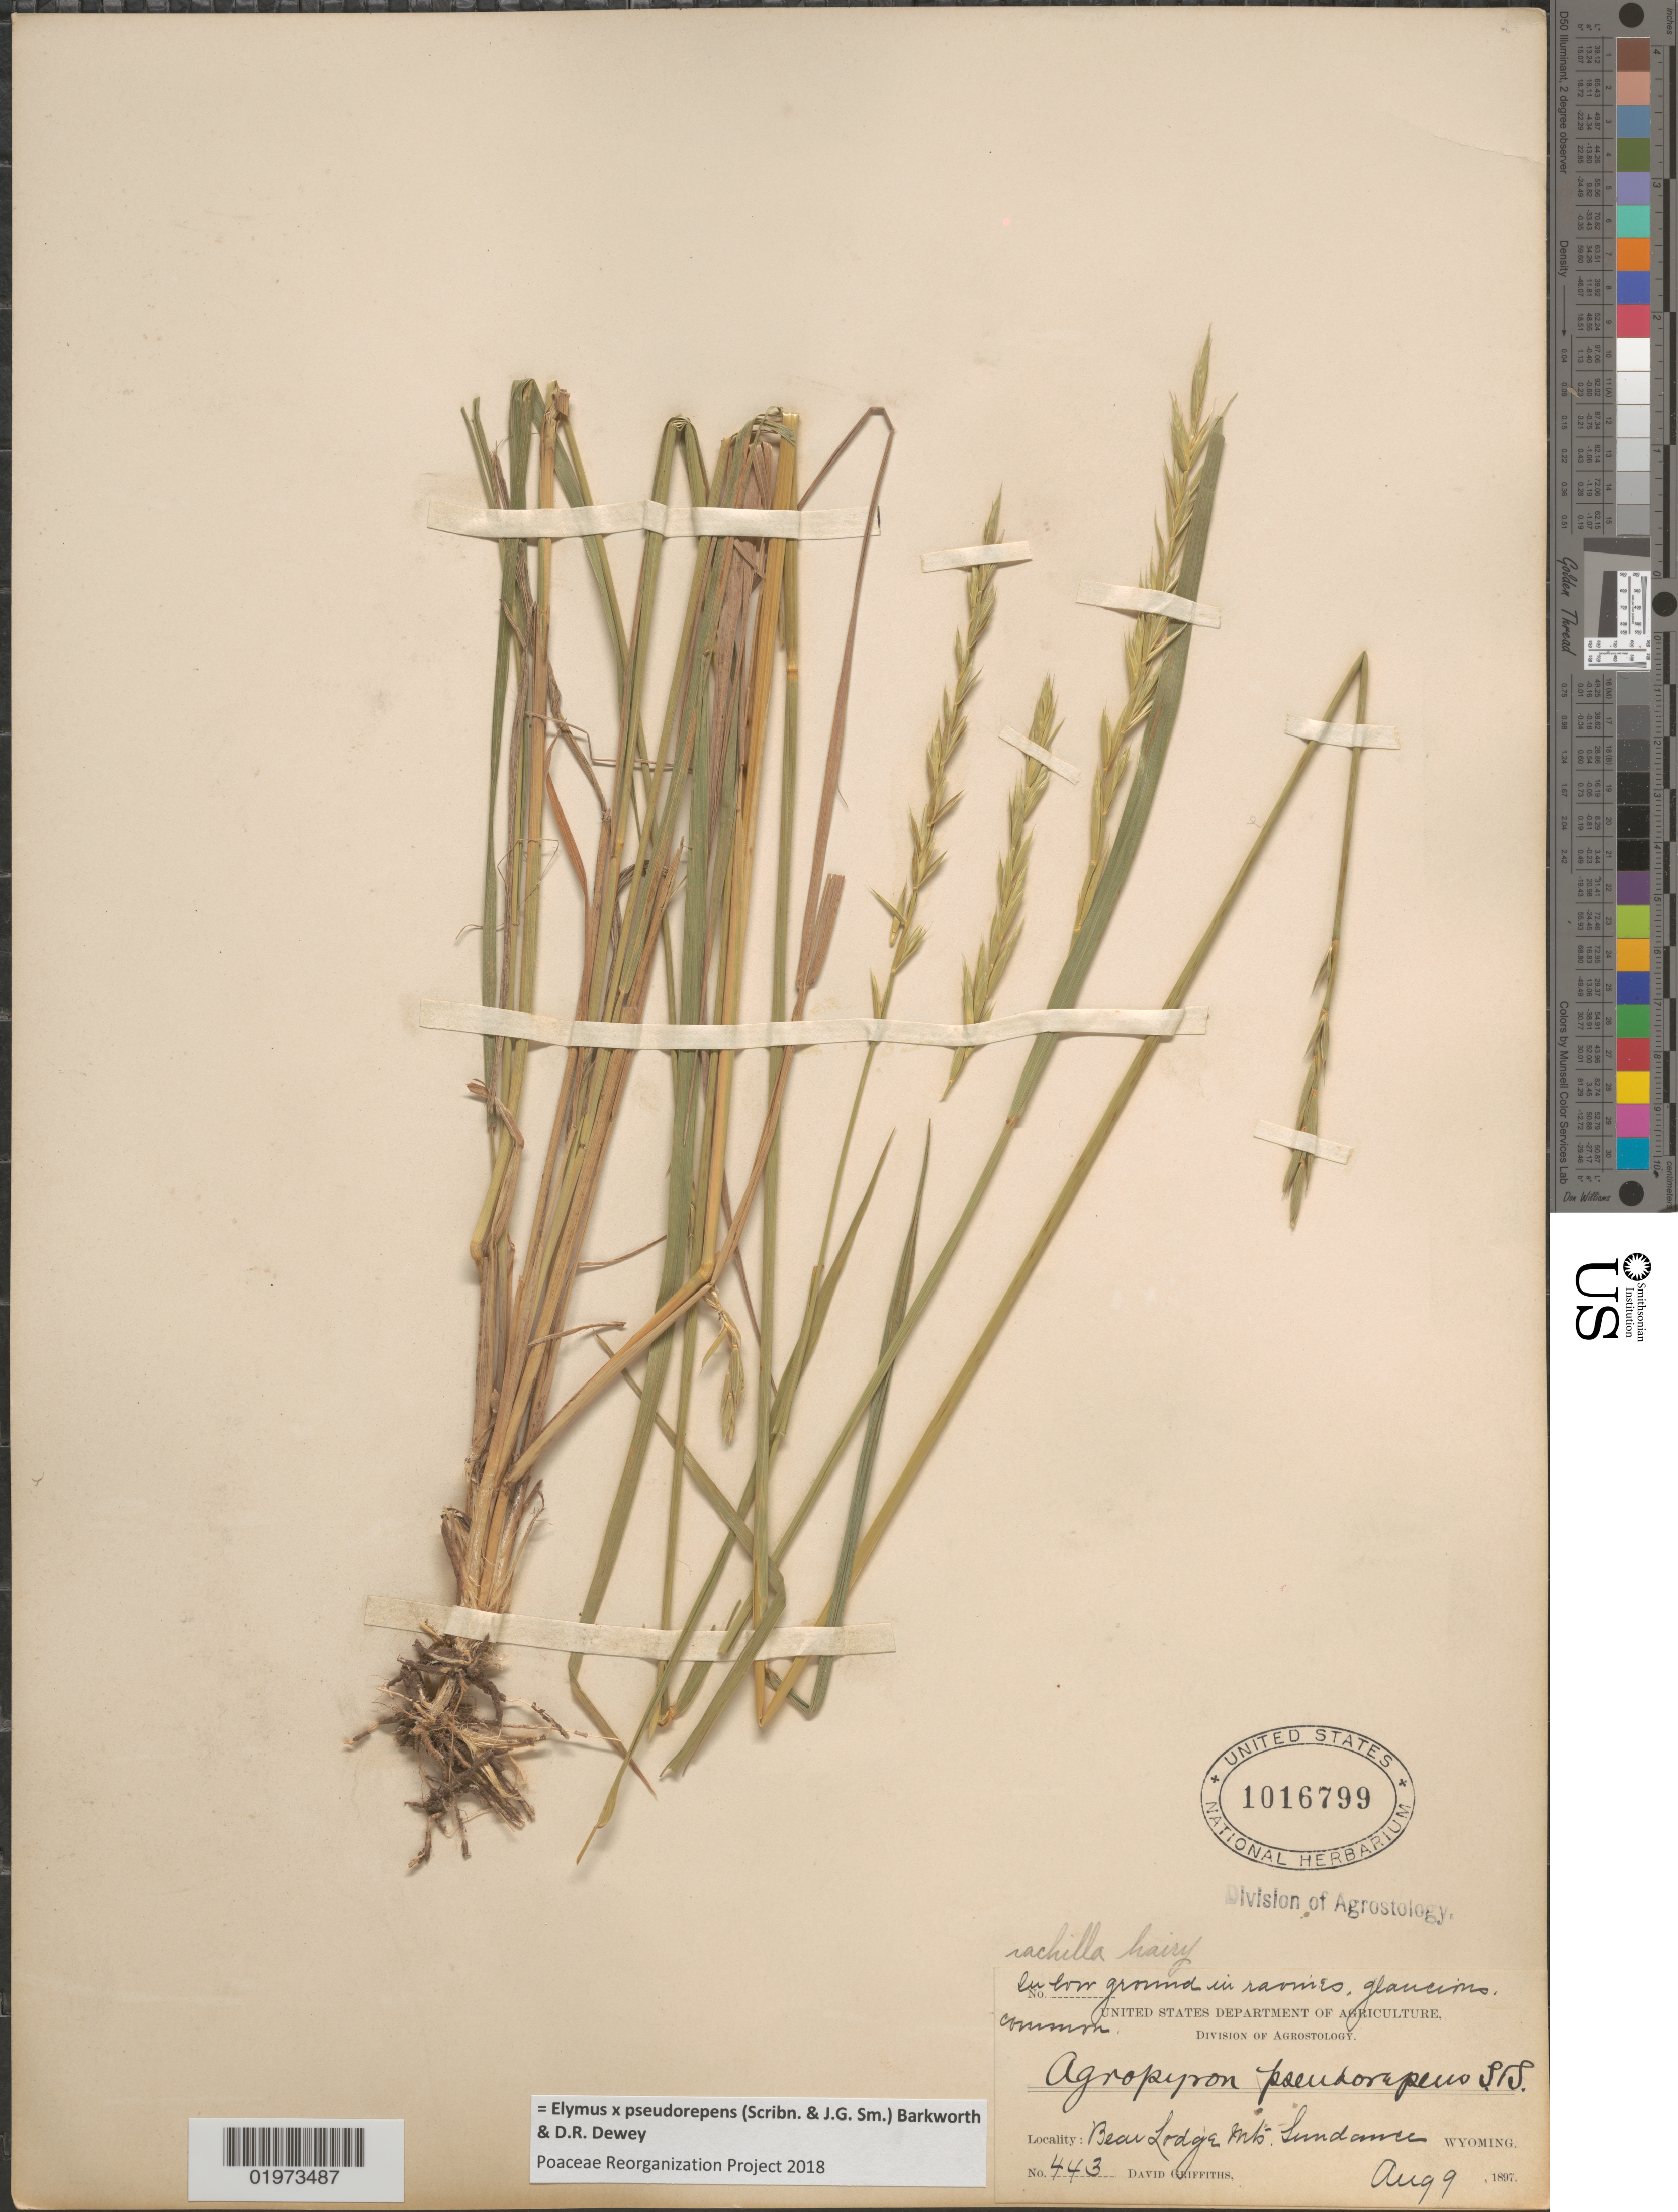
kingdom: Plantae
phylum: Tracheophyta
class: Liliopsida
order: Poales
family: Poaceae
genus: Elymus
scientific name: Elymus x pseudorepens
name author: (Scribn. & J.G. Sm.) Barkworth & Dewey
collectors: D. Griffiths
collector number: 443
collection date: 1897-08-09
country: United States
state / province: Wyoming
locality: Bear Lodge Mts. Sundance.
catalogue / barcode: US 1016799